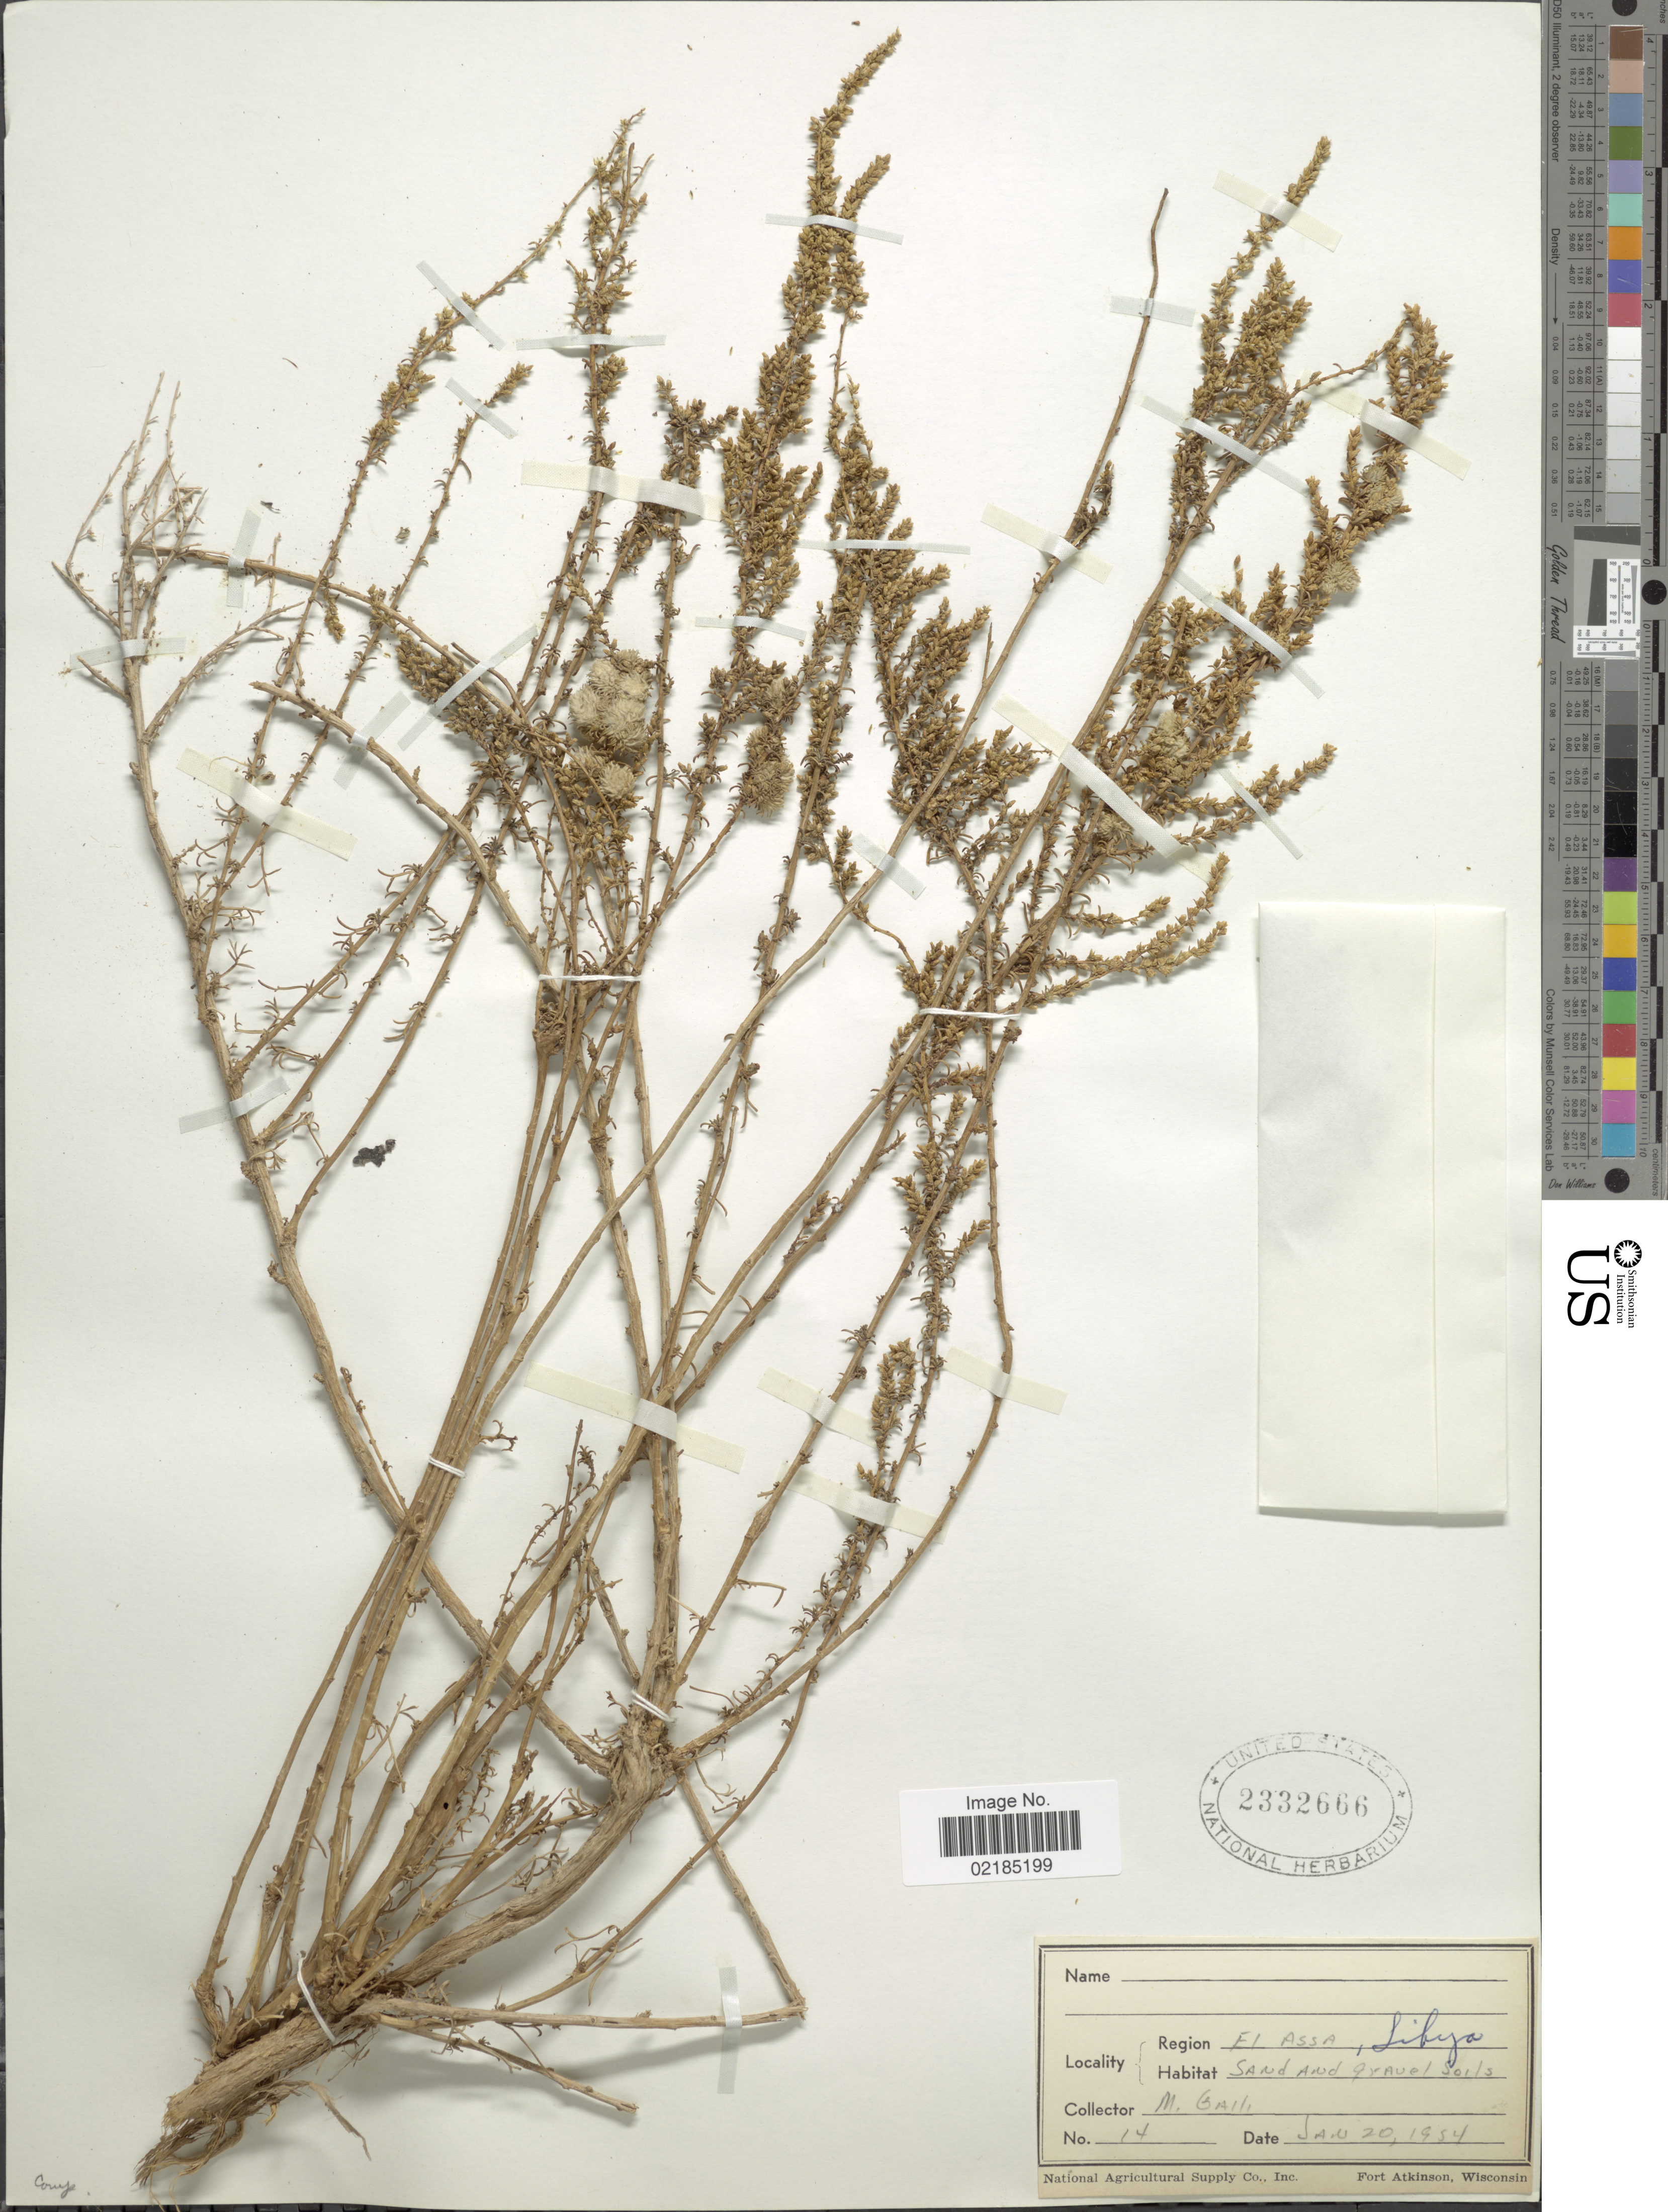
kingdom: Plantae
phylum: Tracheophyta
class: Magnoliopsida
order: Asterales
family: Asteraceae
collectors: M. Gaili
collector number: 14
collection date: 1954-01-20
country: Libya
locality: El Assa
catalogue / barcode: US 2332666